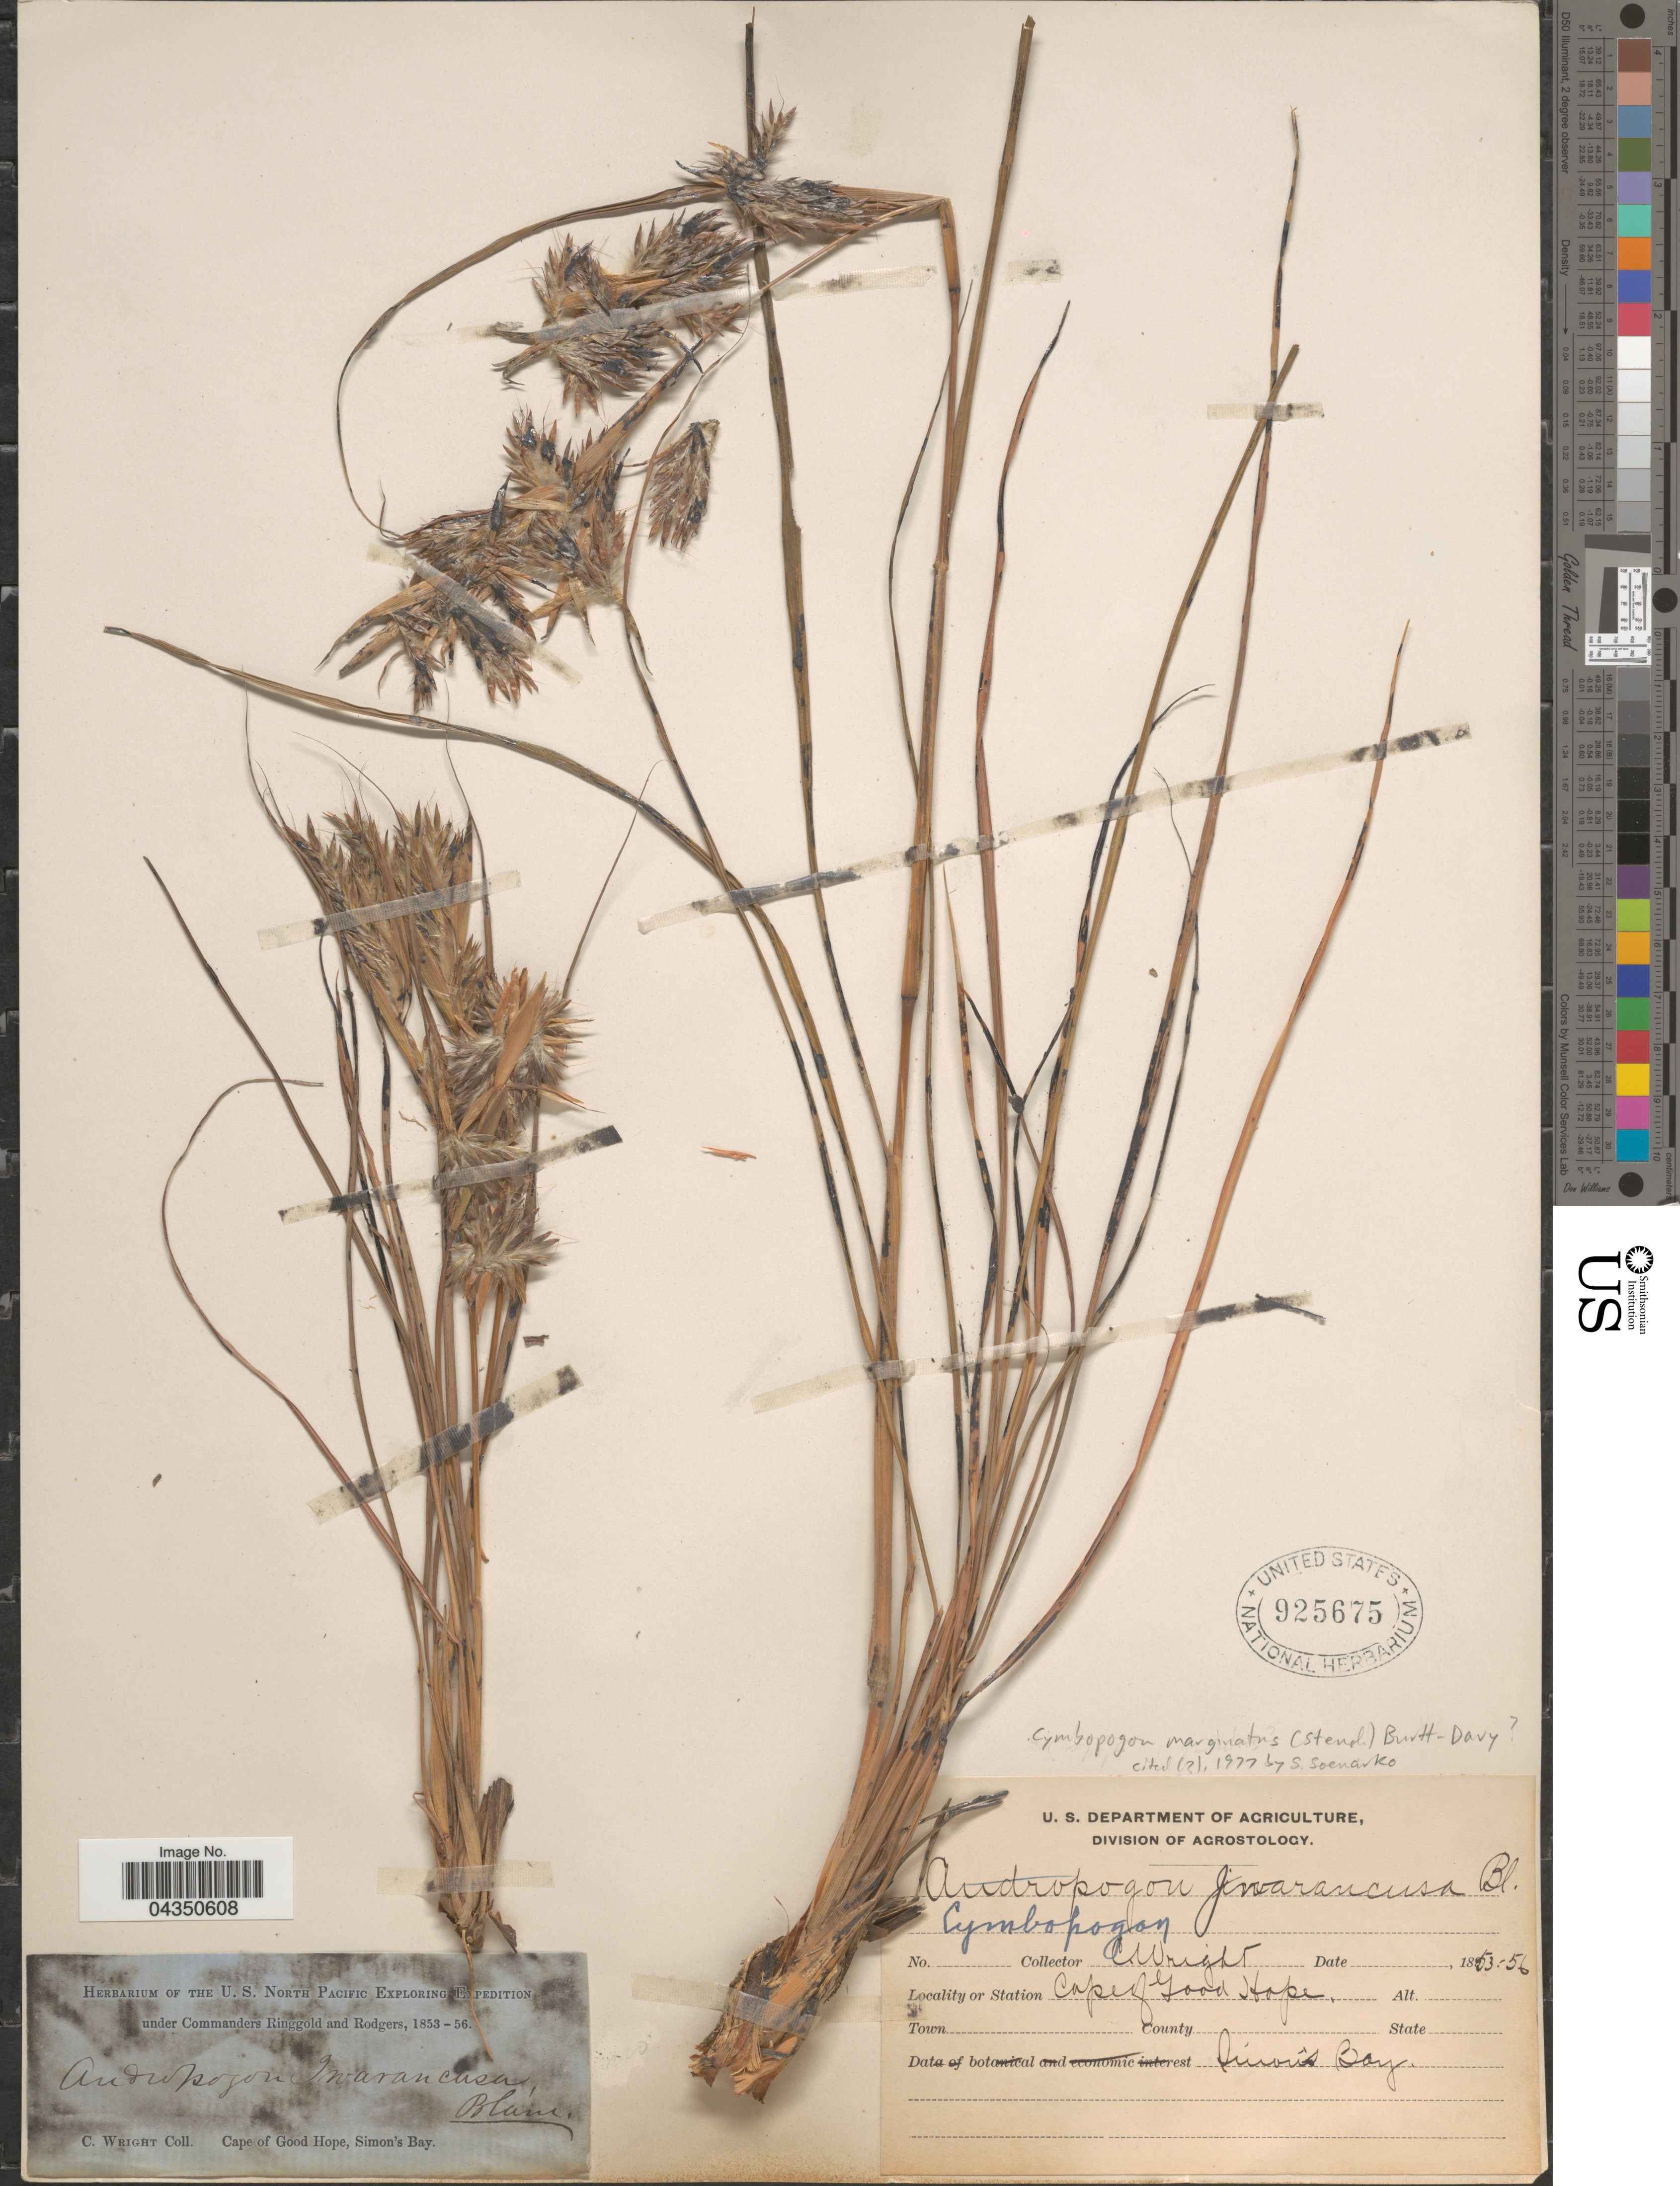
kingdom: Plantae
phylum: Tracheophyta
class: Liliopsida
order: Poales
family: Poaceae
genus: Cymbopogon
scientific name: Cymbopogon marginatus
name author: Stapf ex Burtt Davy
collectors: C. Wright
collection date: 1853/1856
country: South Africa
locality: The U.S. North Pacific Exploring Expedition under Commanders Ringgold and Rodgers, 1853-56. Cape of Good Hope, Simon's Bay.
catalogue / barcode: US 925675